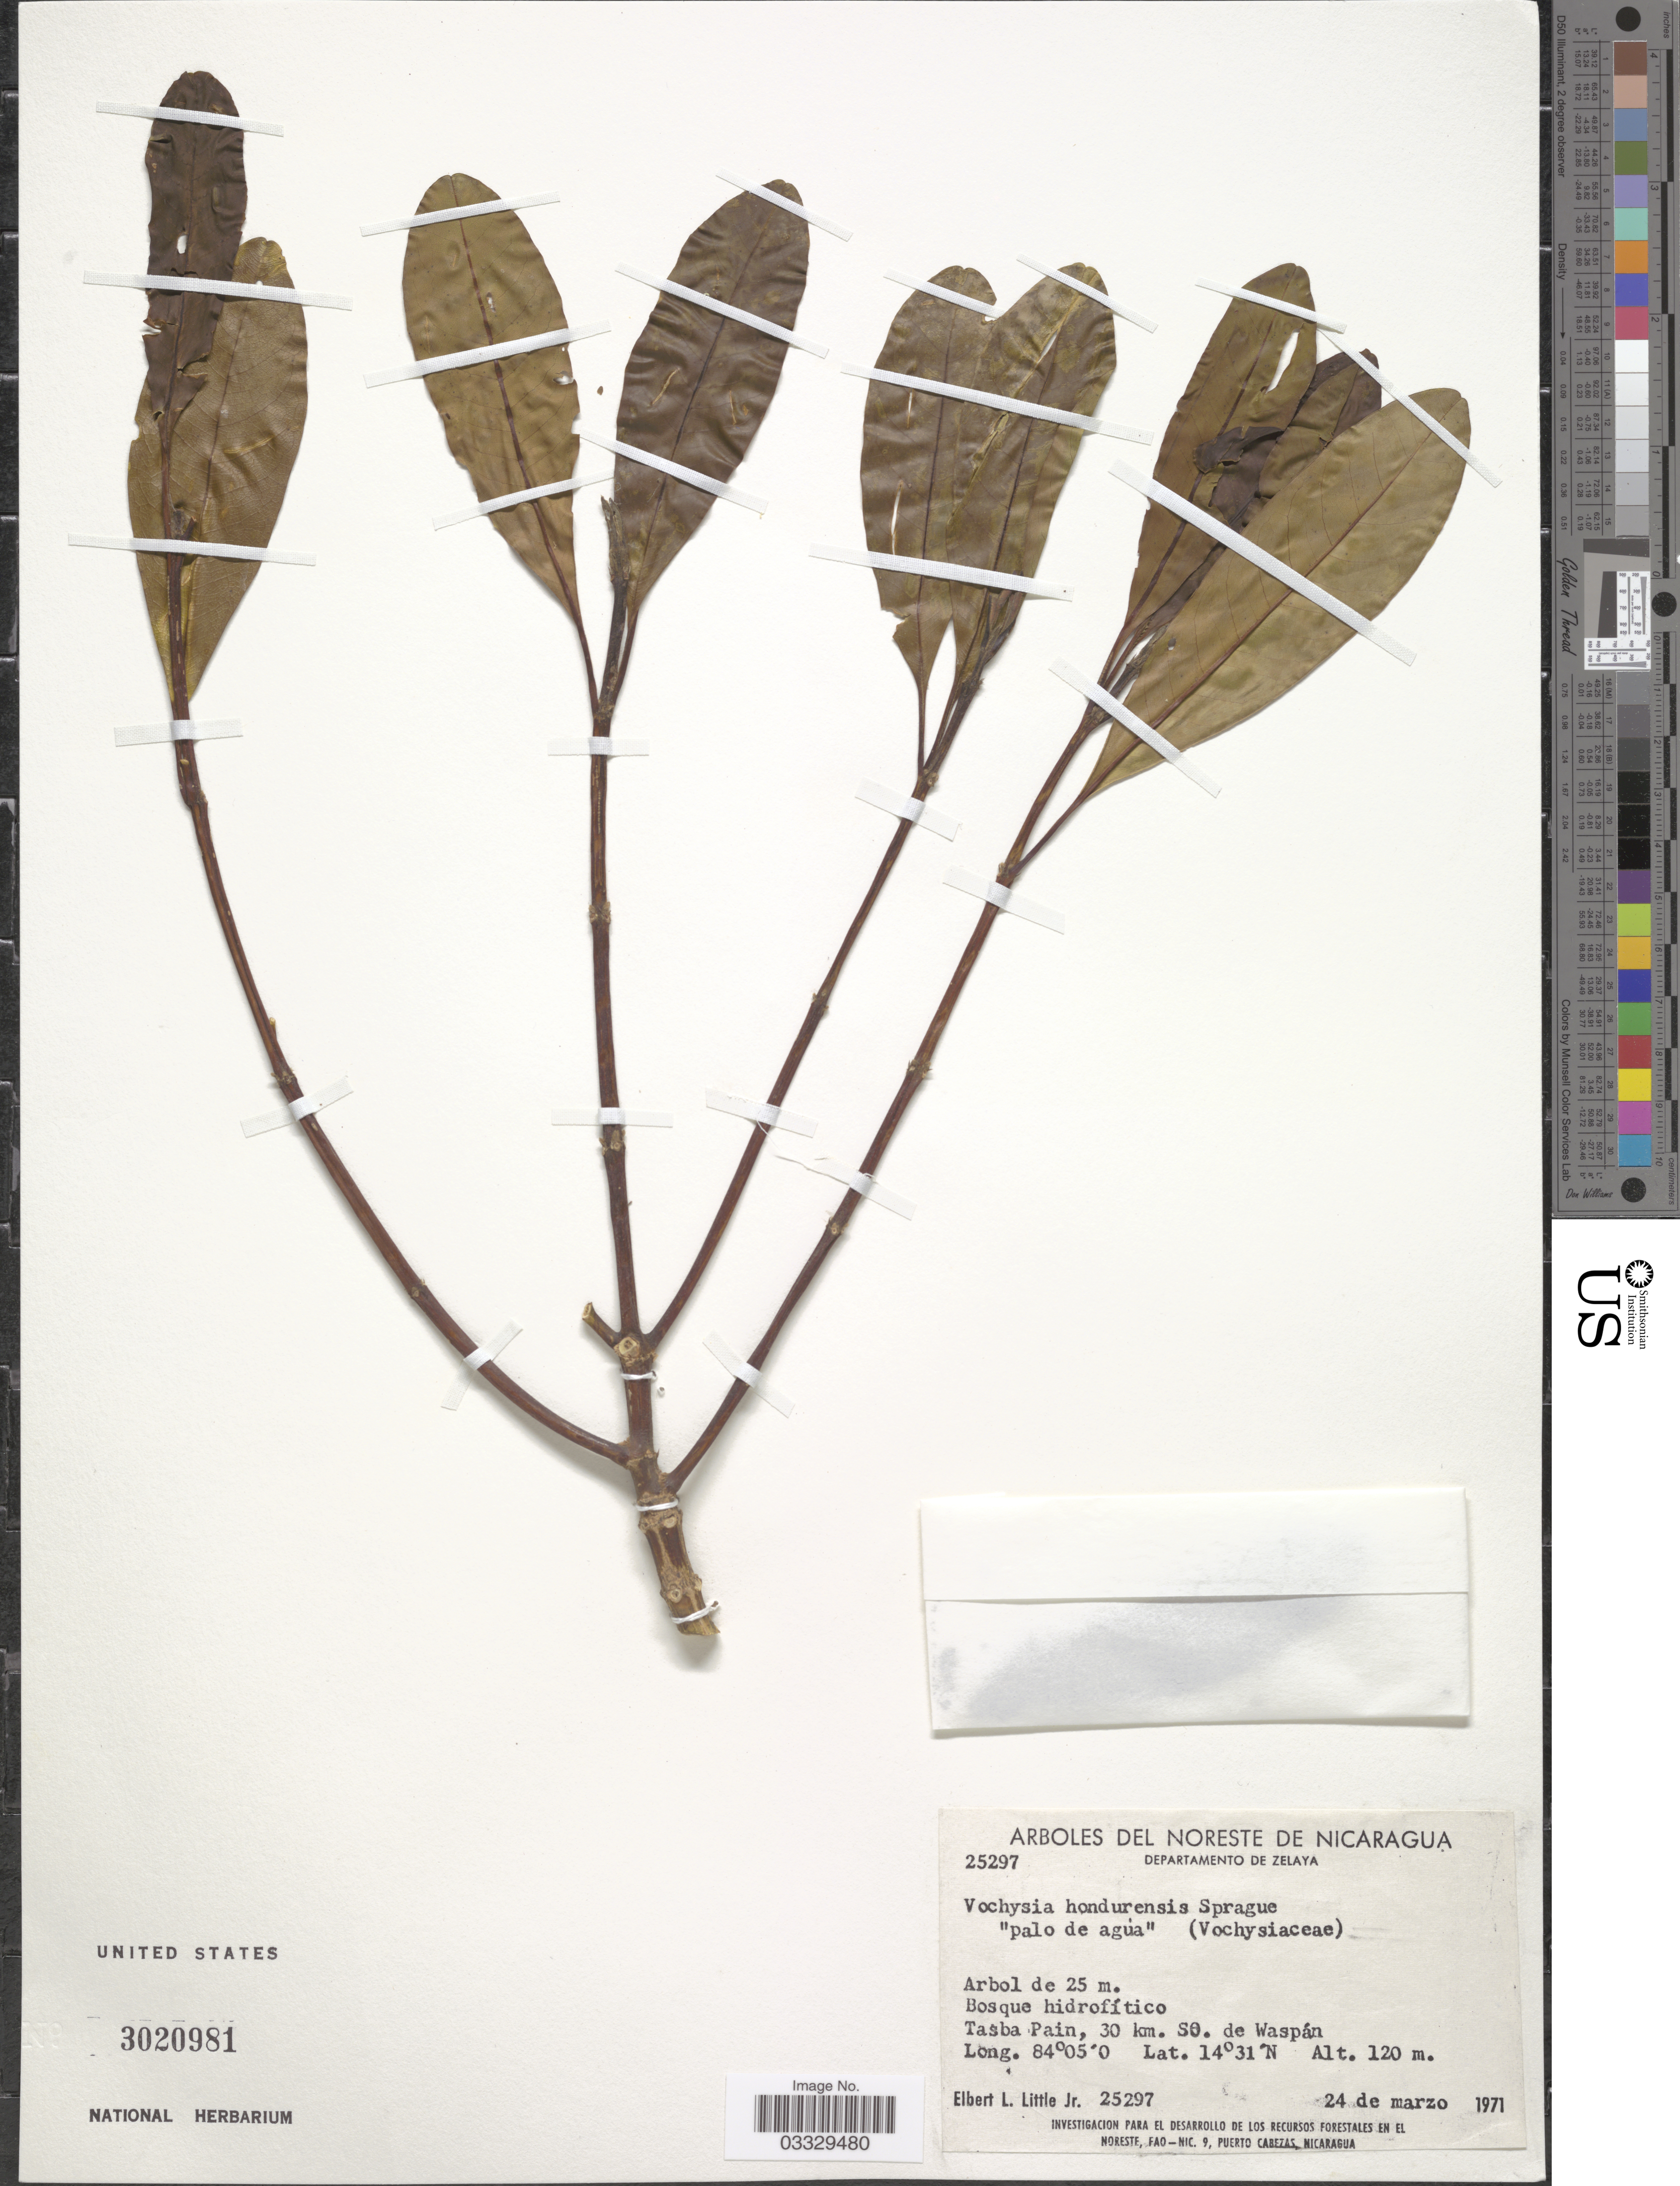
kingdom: Plantae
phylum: Tracheophyta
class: Magnoliopsida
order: Myrtales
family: Vochysiaceae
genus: Vochysia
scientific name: Vochysia hondurensis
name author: Sprague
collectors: E. L. Little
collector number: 25297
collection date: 1971-03-24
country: Nicaragua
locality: Noreste de Nicaragua. Departamento de Zelaya. Tasba Pain, 30 km. SO. de Waspán.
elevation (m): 120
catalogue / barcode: US 3020981